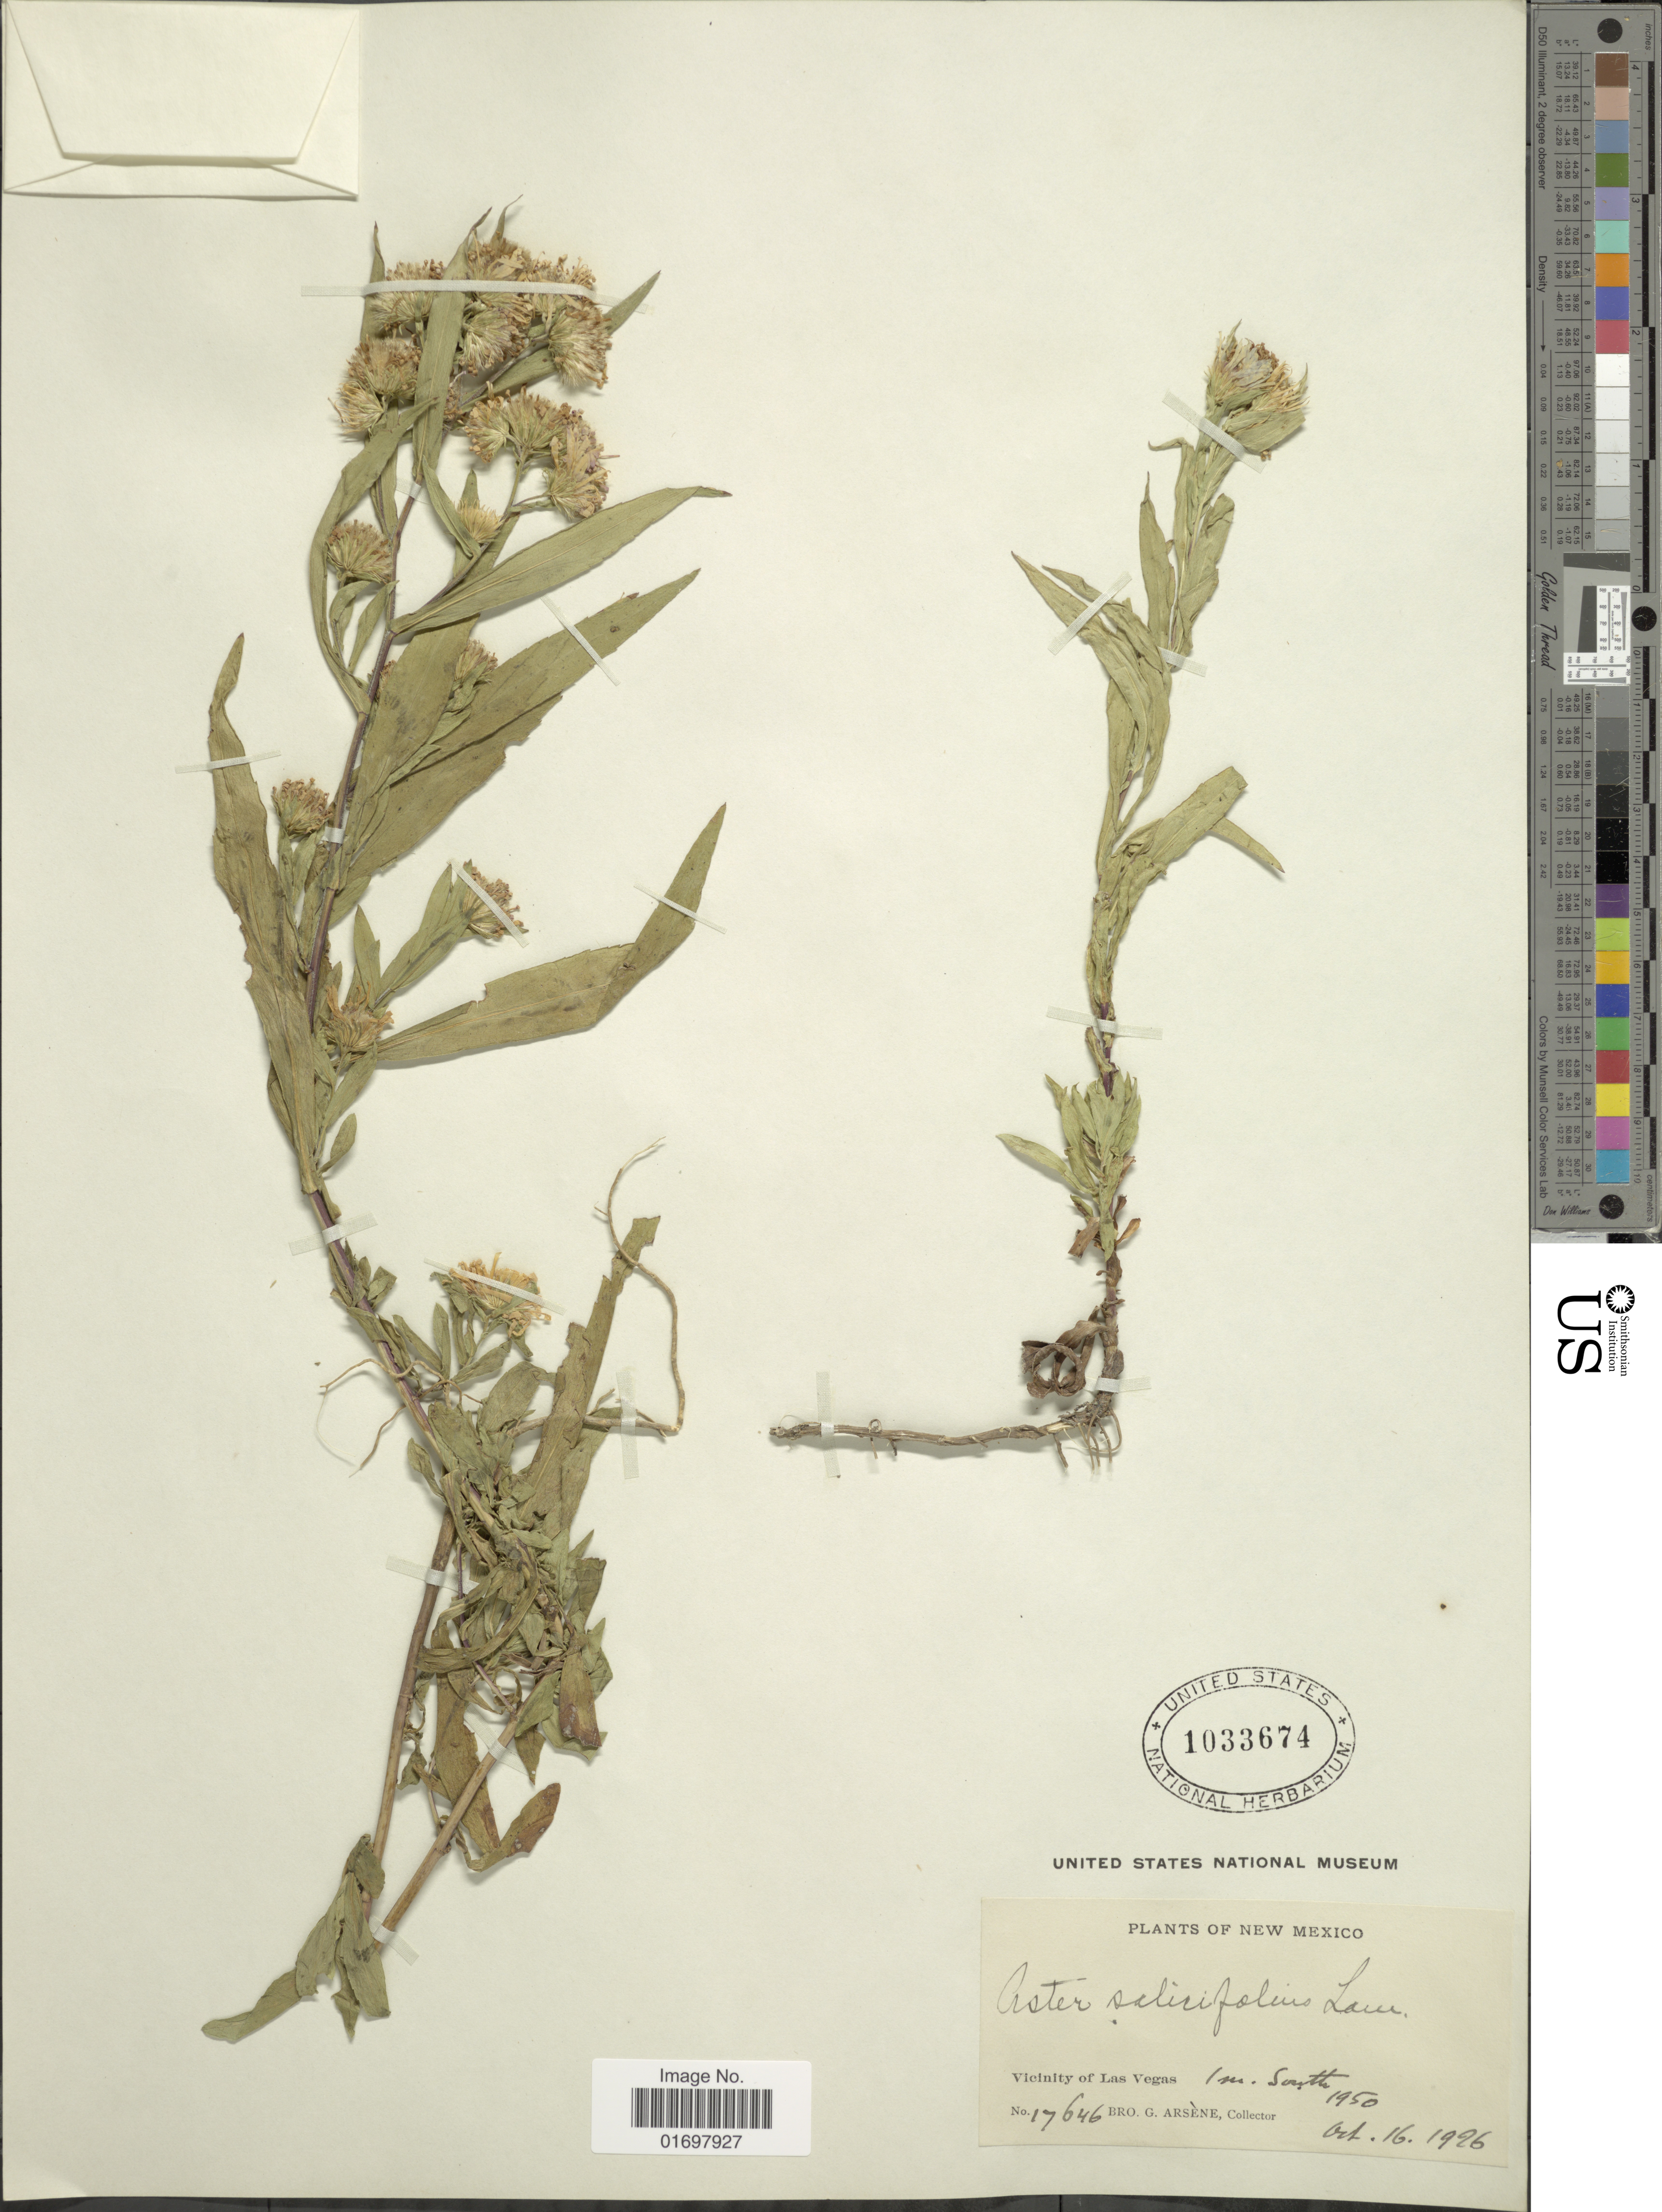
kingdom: Plantae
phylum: Tracheophyta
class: Magnoliopsida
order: Asterales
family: Asteraceae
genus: Symphyotrichum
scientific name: Symphyotrichum lanceolatum var. hesperium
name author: (A. Gray) G.L. Nesom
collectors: Bro. G. Arsène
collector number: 17646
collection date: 1926-10-16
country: United States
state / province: New Mexico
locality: New Mexico, Vicinity of Las Vegas, 1 m South.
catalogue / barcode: US 1033674